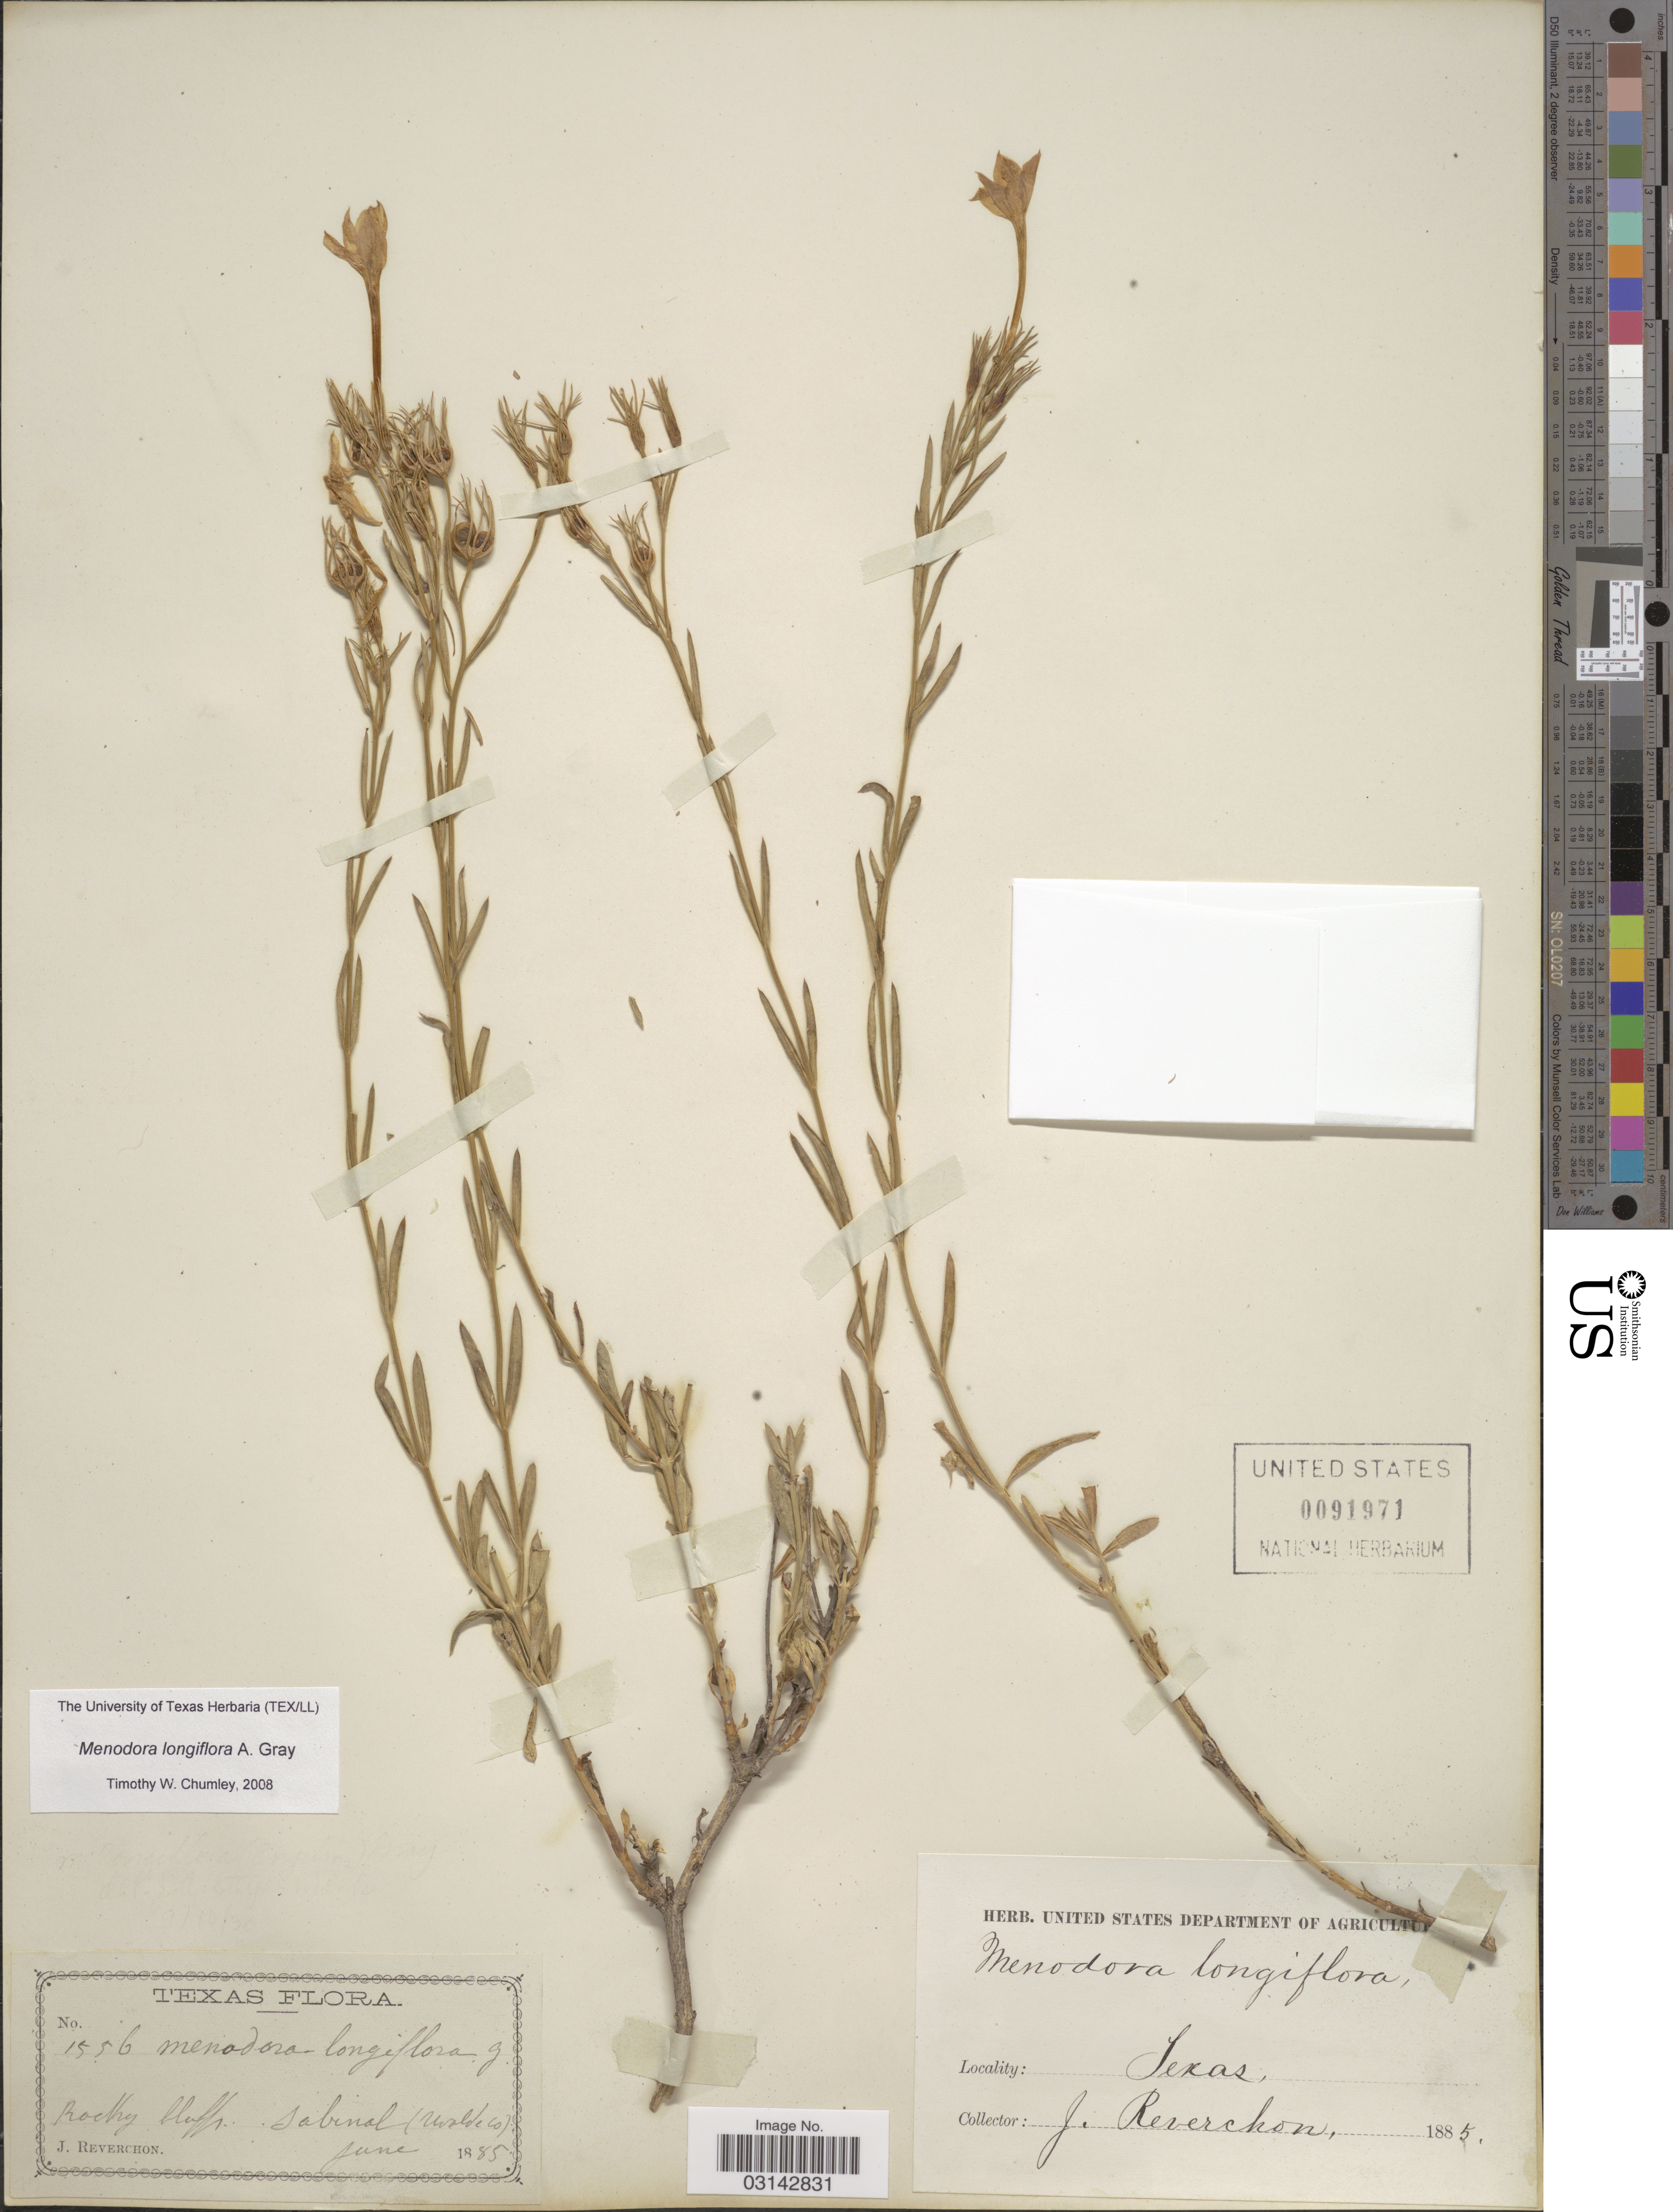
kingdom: Plantae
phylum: Tracheophyta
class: Magnoliopsida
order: Lamiales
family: Oleaceae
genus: Menodora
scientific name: Menodora longiflora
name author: A. Gray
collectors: J. Reverchon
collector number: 1556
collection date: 1885-06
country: United States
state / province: Texas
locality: Sabinal (Uvalde Co).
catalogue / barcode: US 91971